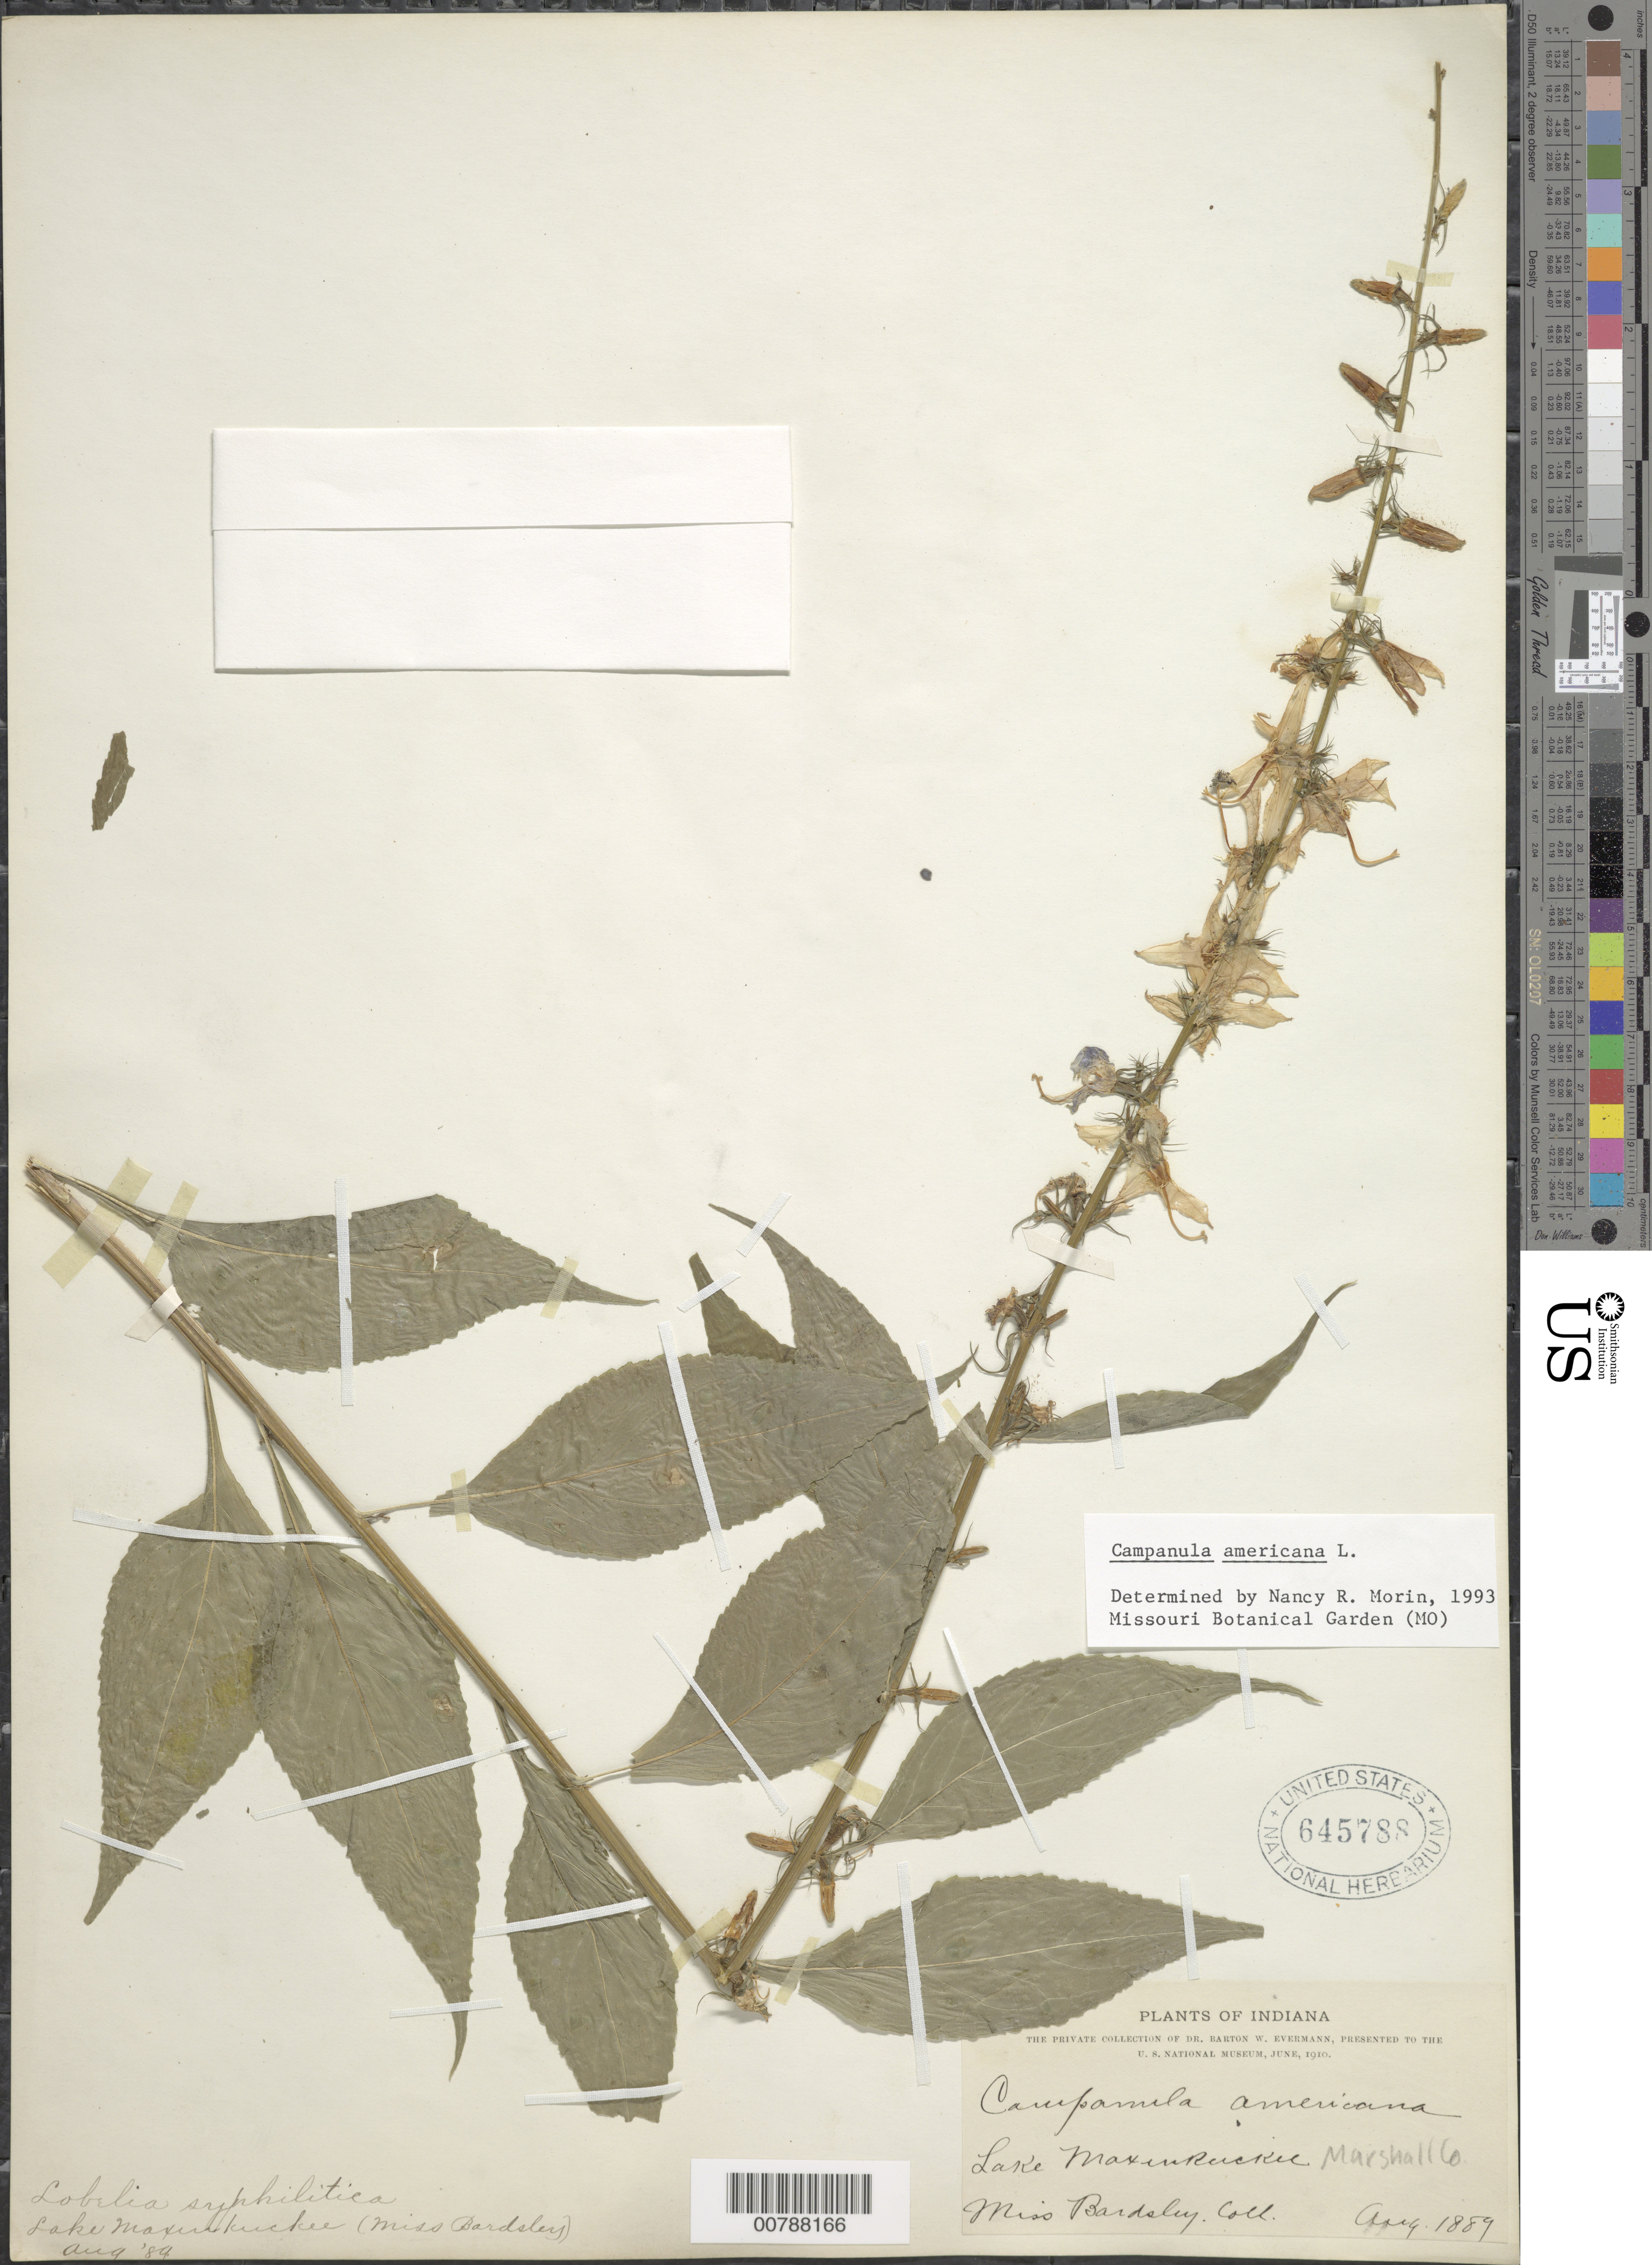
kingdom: Plantae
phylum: Tracheophyta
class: Magnoliopsida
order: Asterales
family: Campanulaceae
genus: Campanula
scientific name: Campanula americana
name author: L.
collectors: Bardsley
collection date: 1889-08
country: United States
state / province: Indiana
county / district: Marshall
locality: Lake Maxinkuckee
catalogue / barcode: US 645788